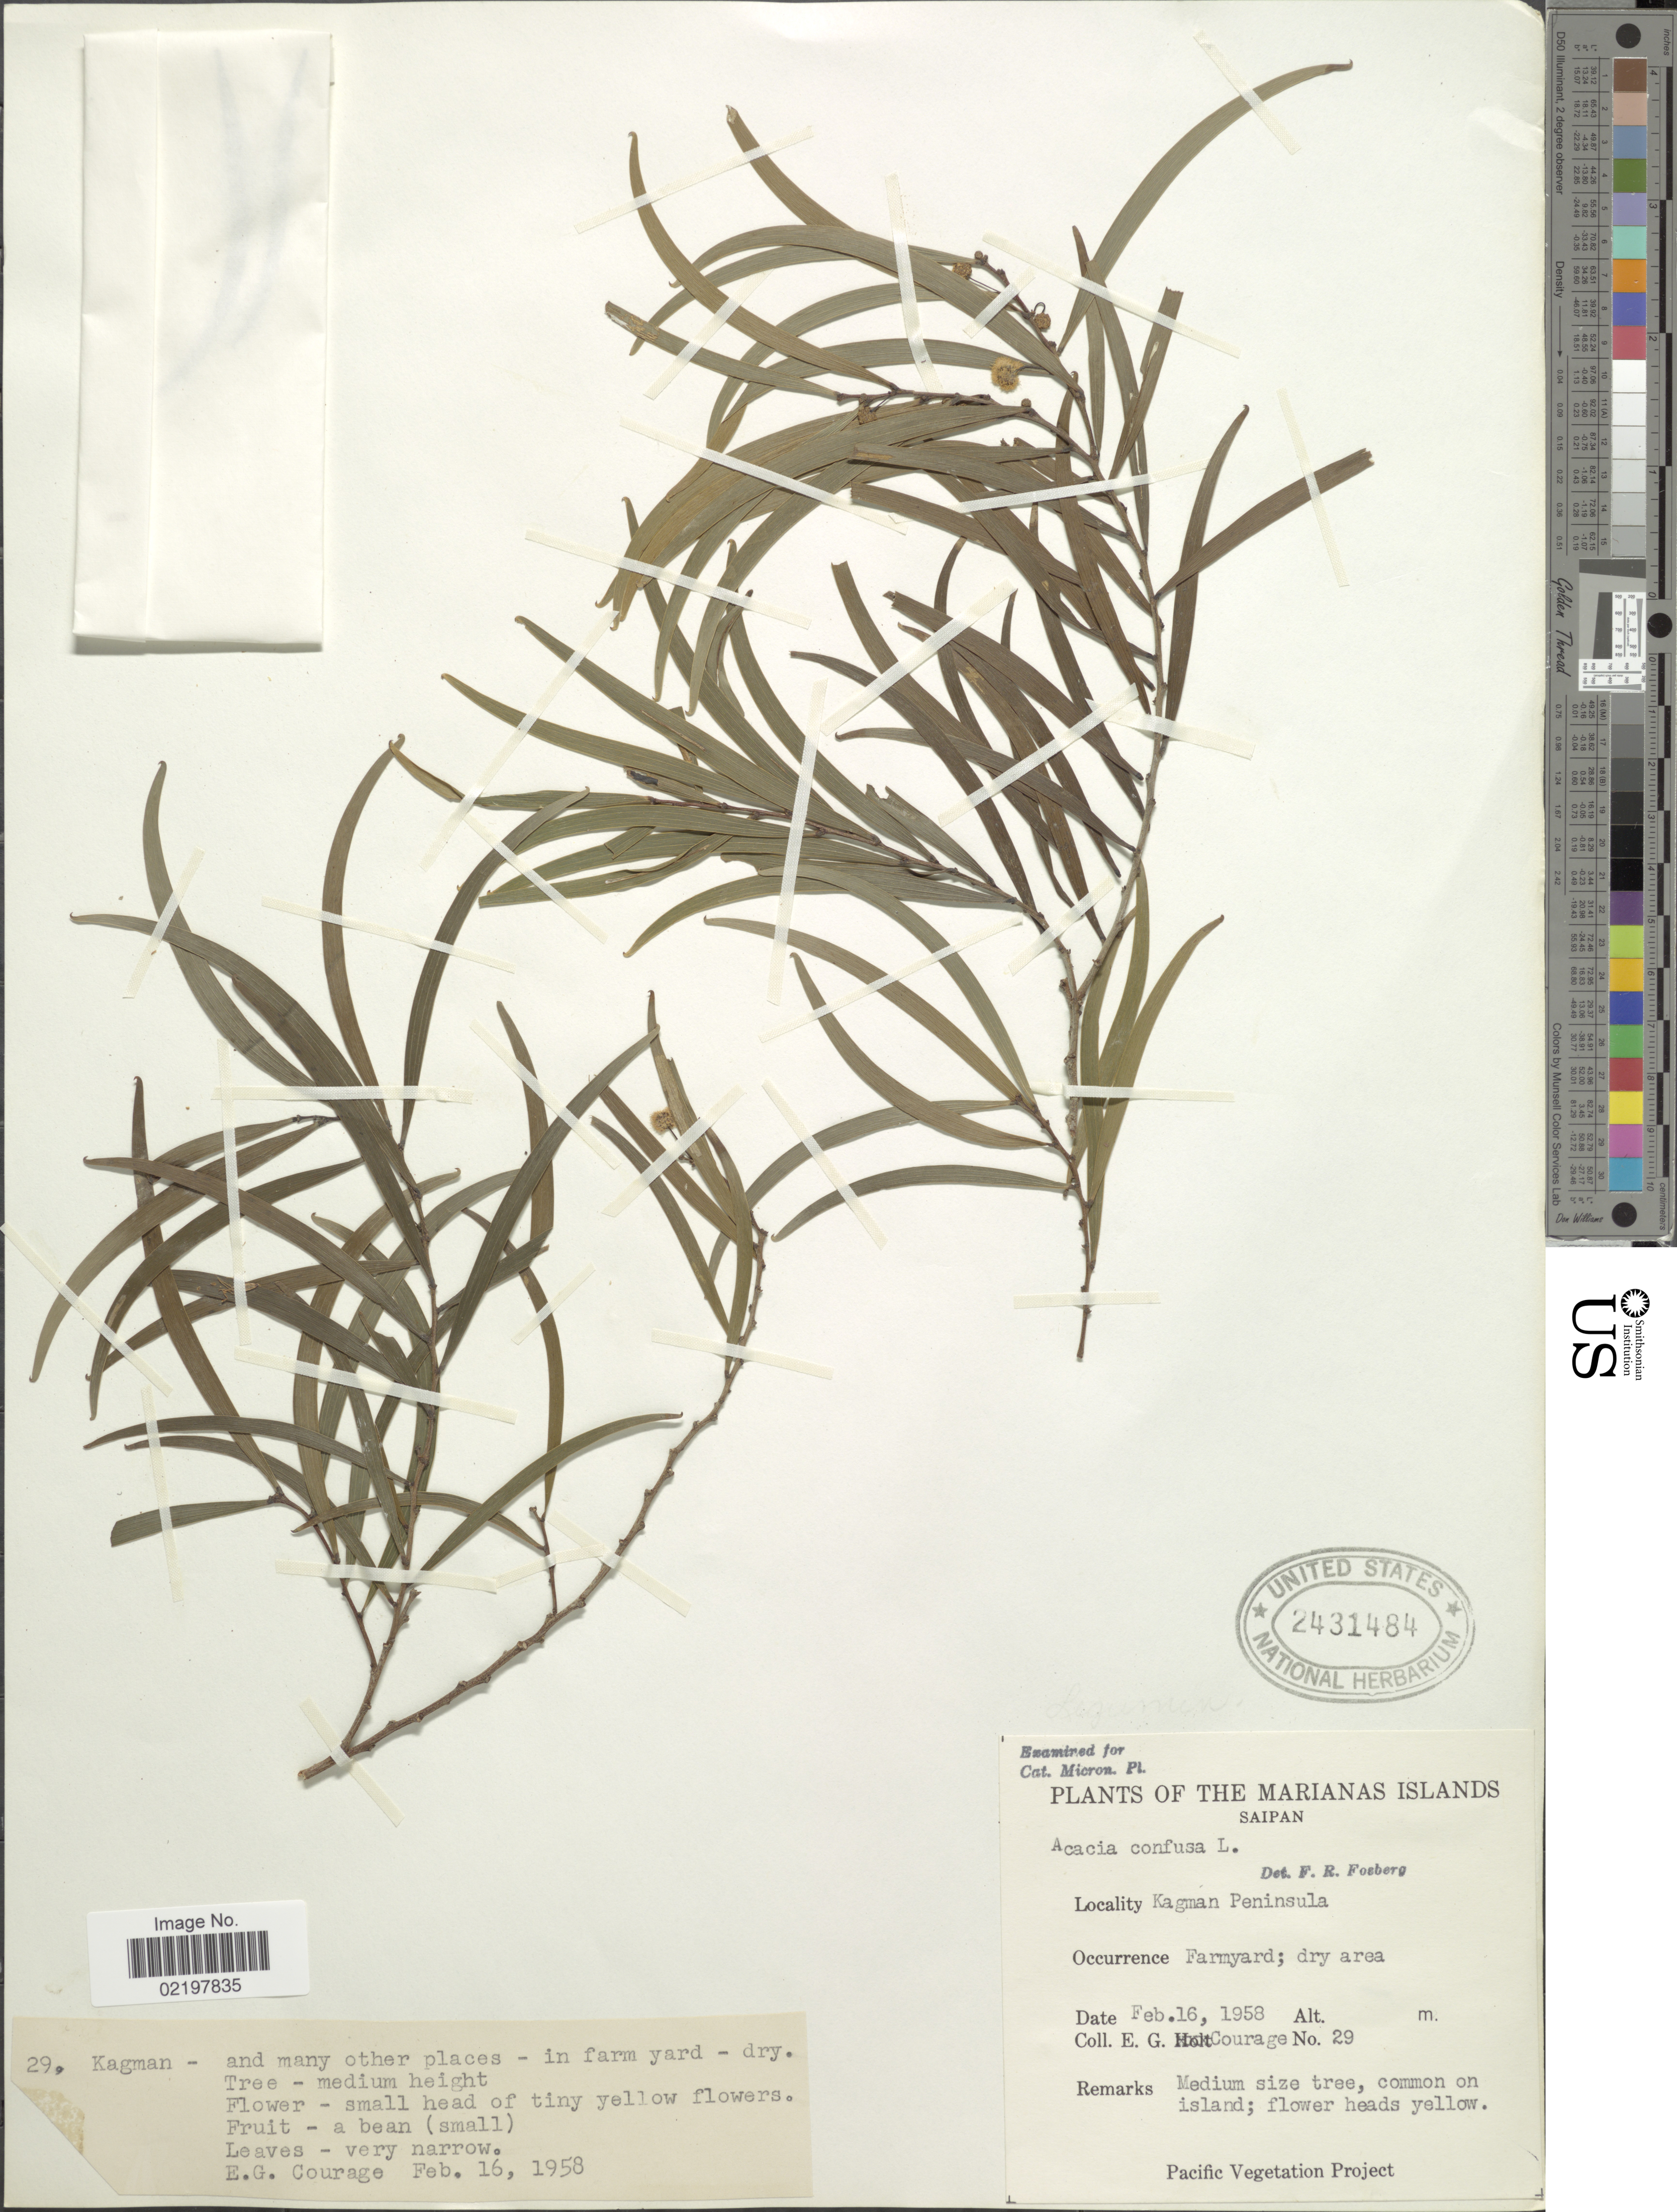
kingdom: Plantae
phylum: Tracheophyta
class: Magnoliopsida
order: Fabales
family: Fabaceae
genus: Acacia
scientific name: Acacia confusa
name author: Merr.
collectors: E. Courage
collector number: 29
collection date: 1958-02-16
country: Northern Mariana Islands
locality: The Marianas Islands, Saipan, Kagman Peninsula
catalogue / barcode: US 2431484